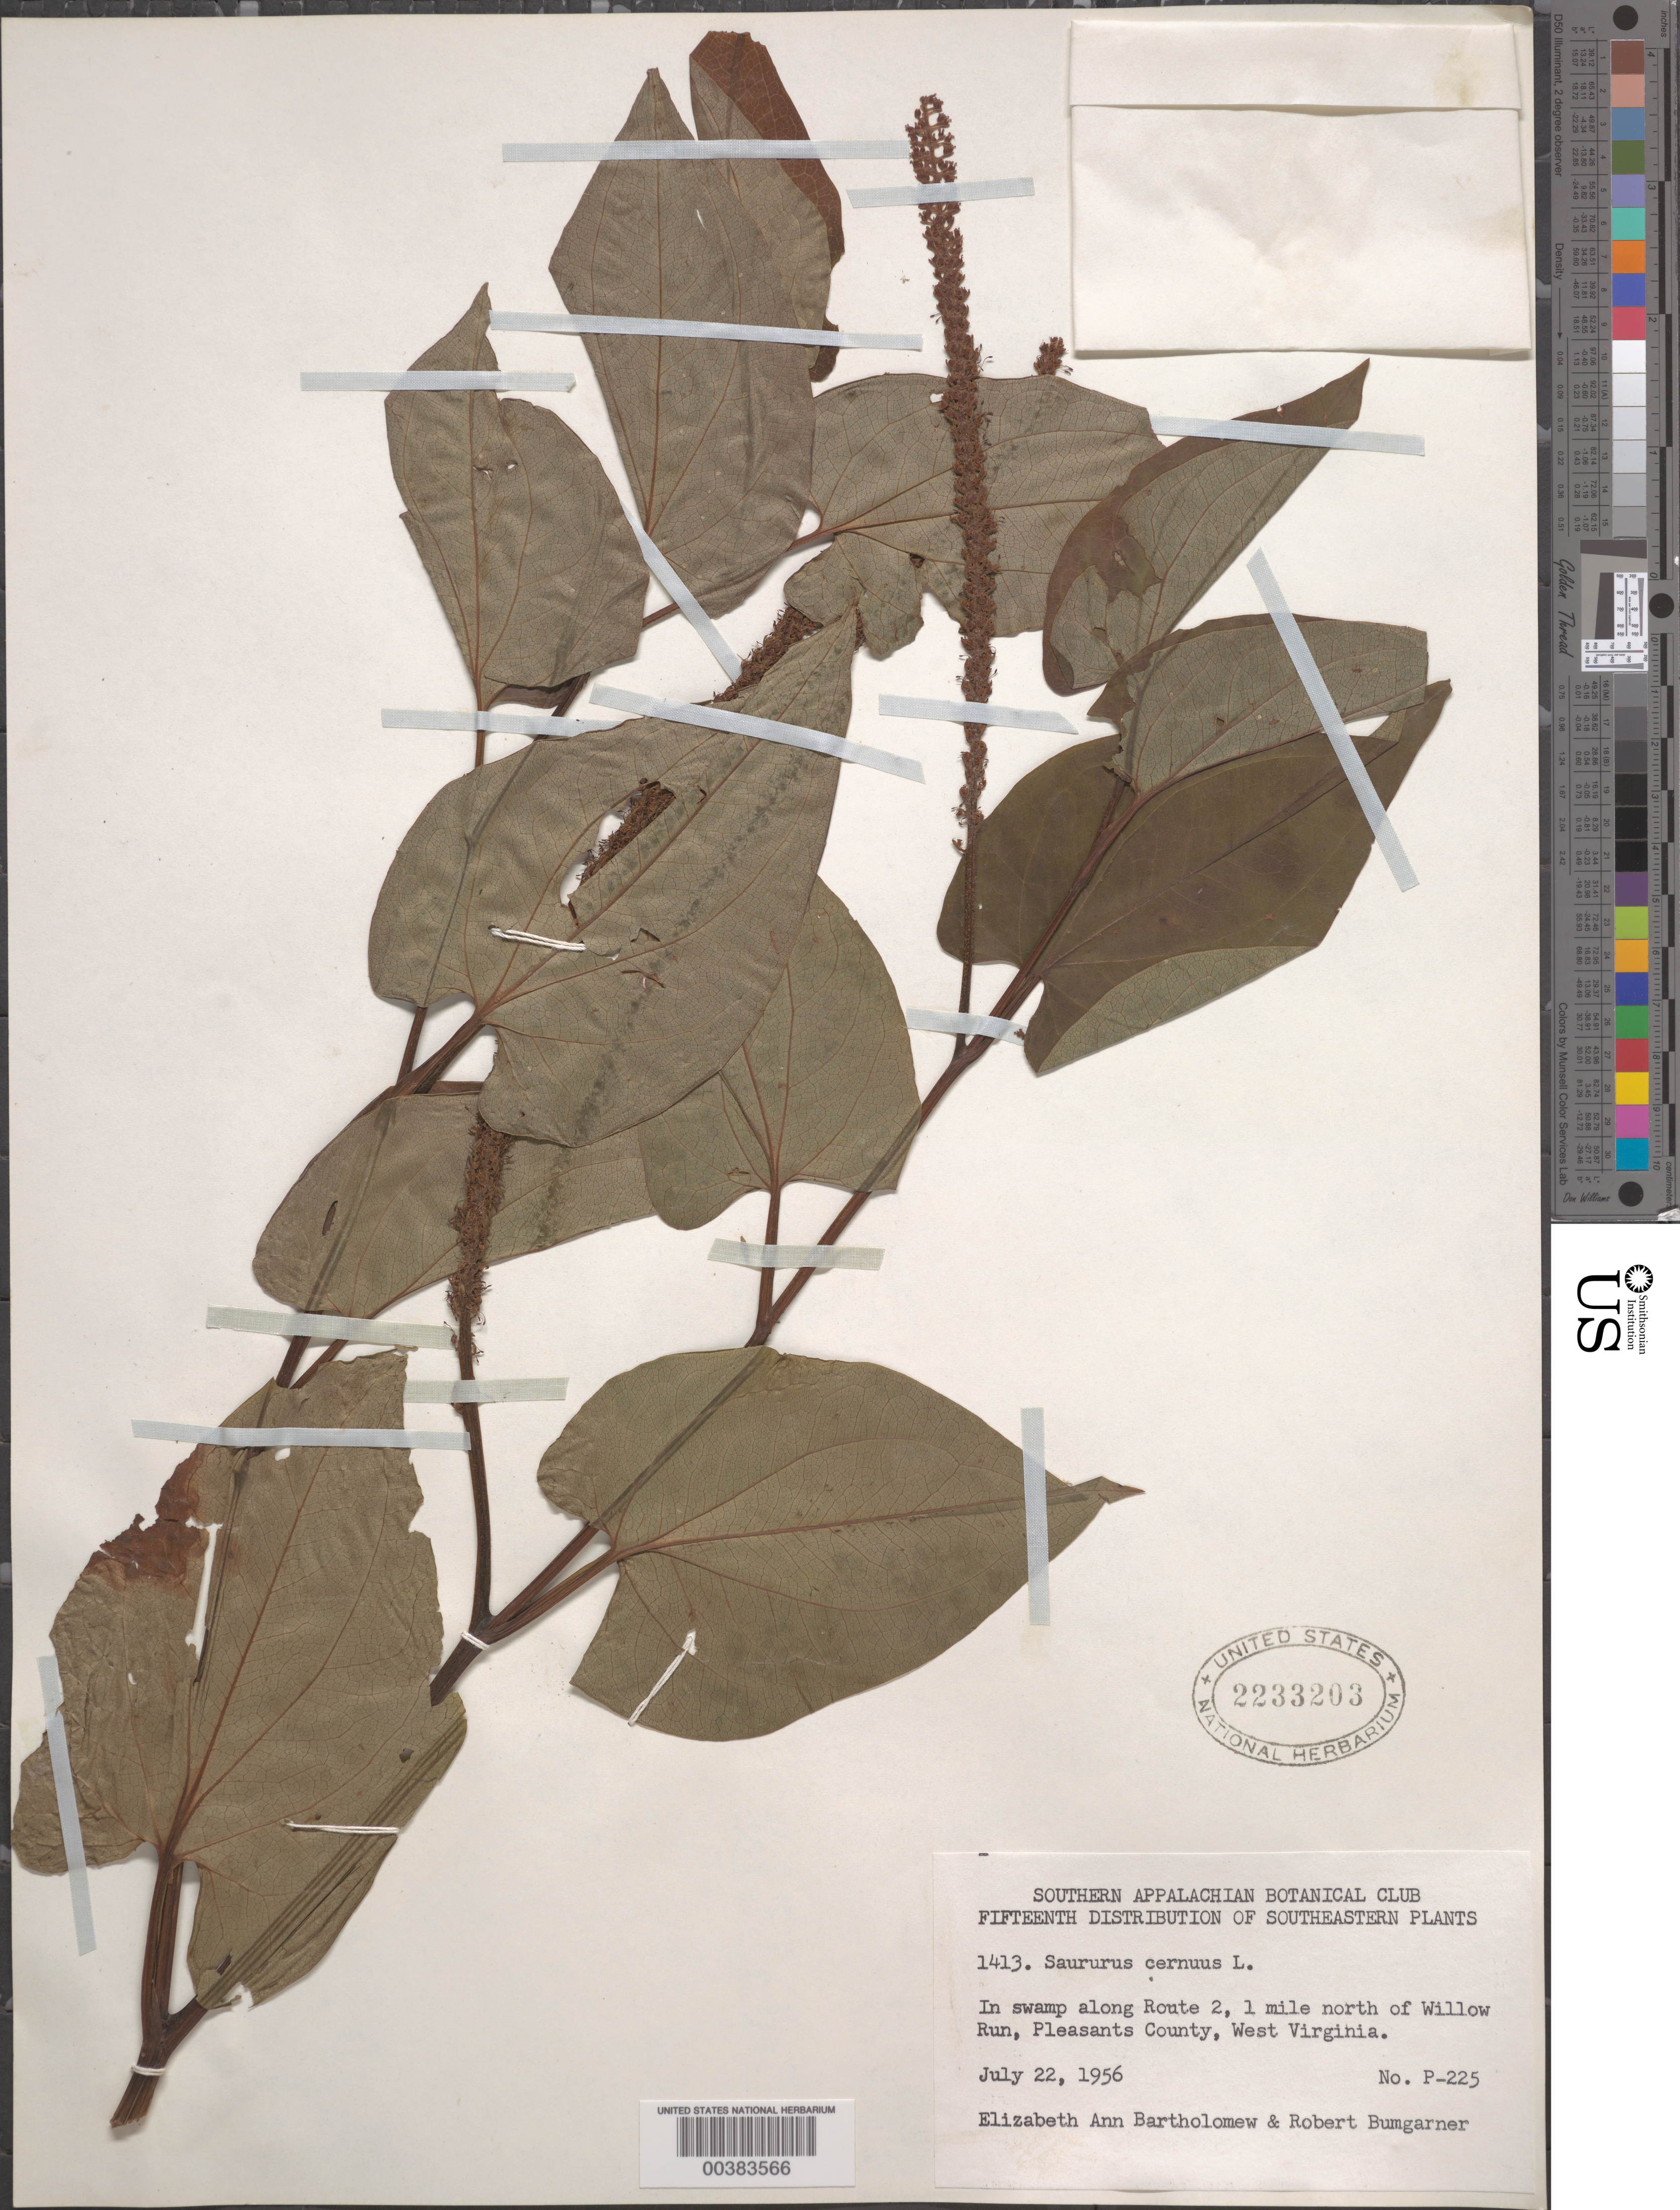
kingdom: Plantae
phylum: Tracheophyta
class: Magnoliopsida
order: Piperales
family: Saururaceae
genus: Saururus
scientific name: Saururus cernuus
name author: L.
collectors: E. Bartholomew & R. Bumgarner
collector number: P-225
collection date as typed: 22 Jul 1956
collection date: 1956-07-22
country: United States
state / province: West Virginia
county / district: Pleasants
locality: N of willow run, along rt 2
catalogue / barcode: US 2233203